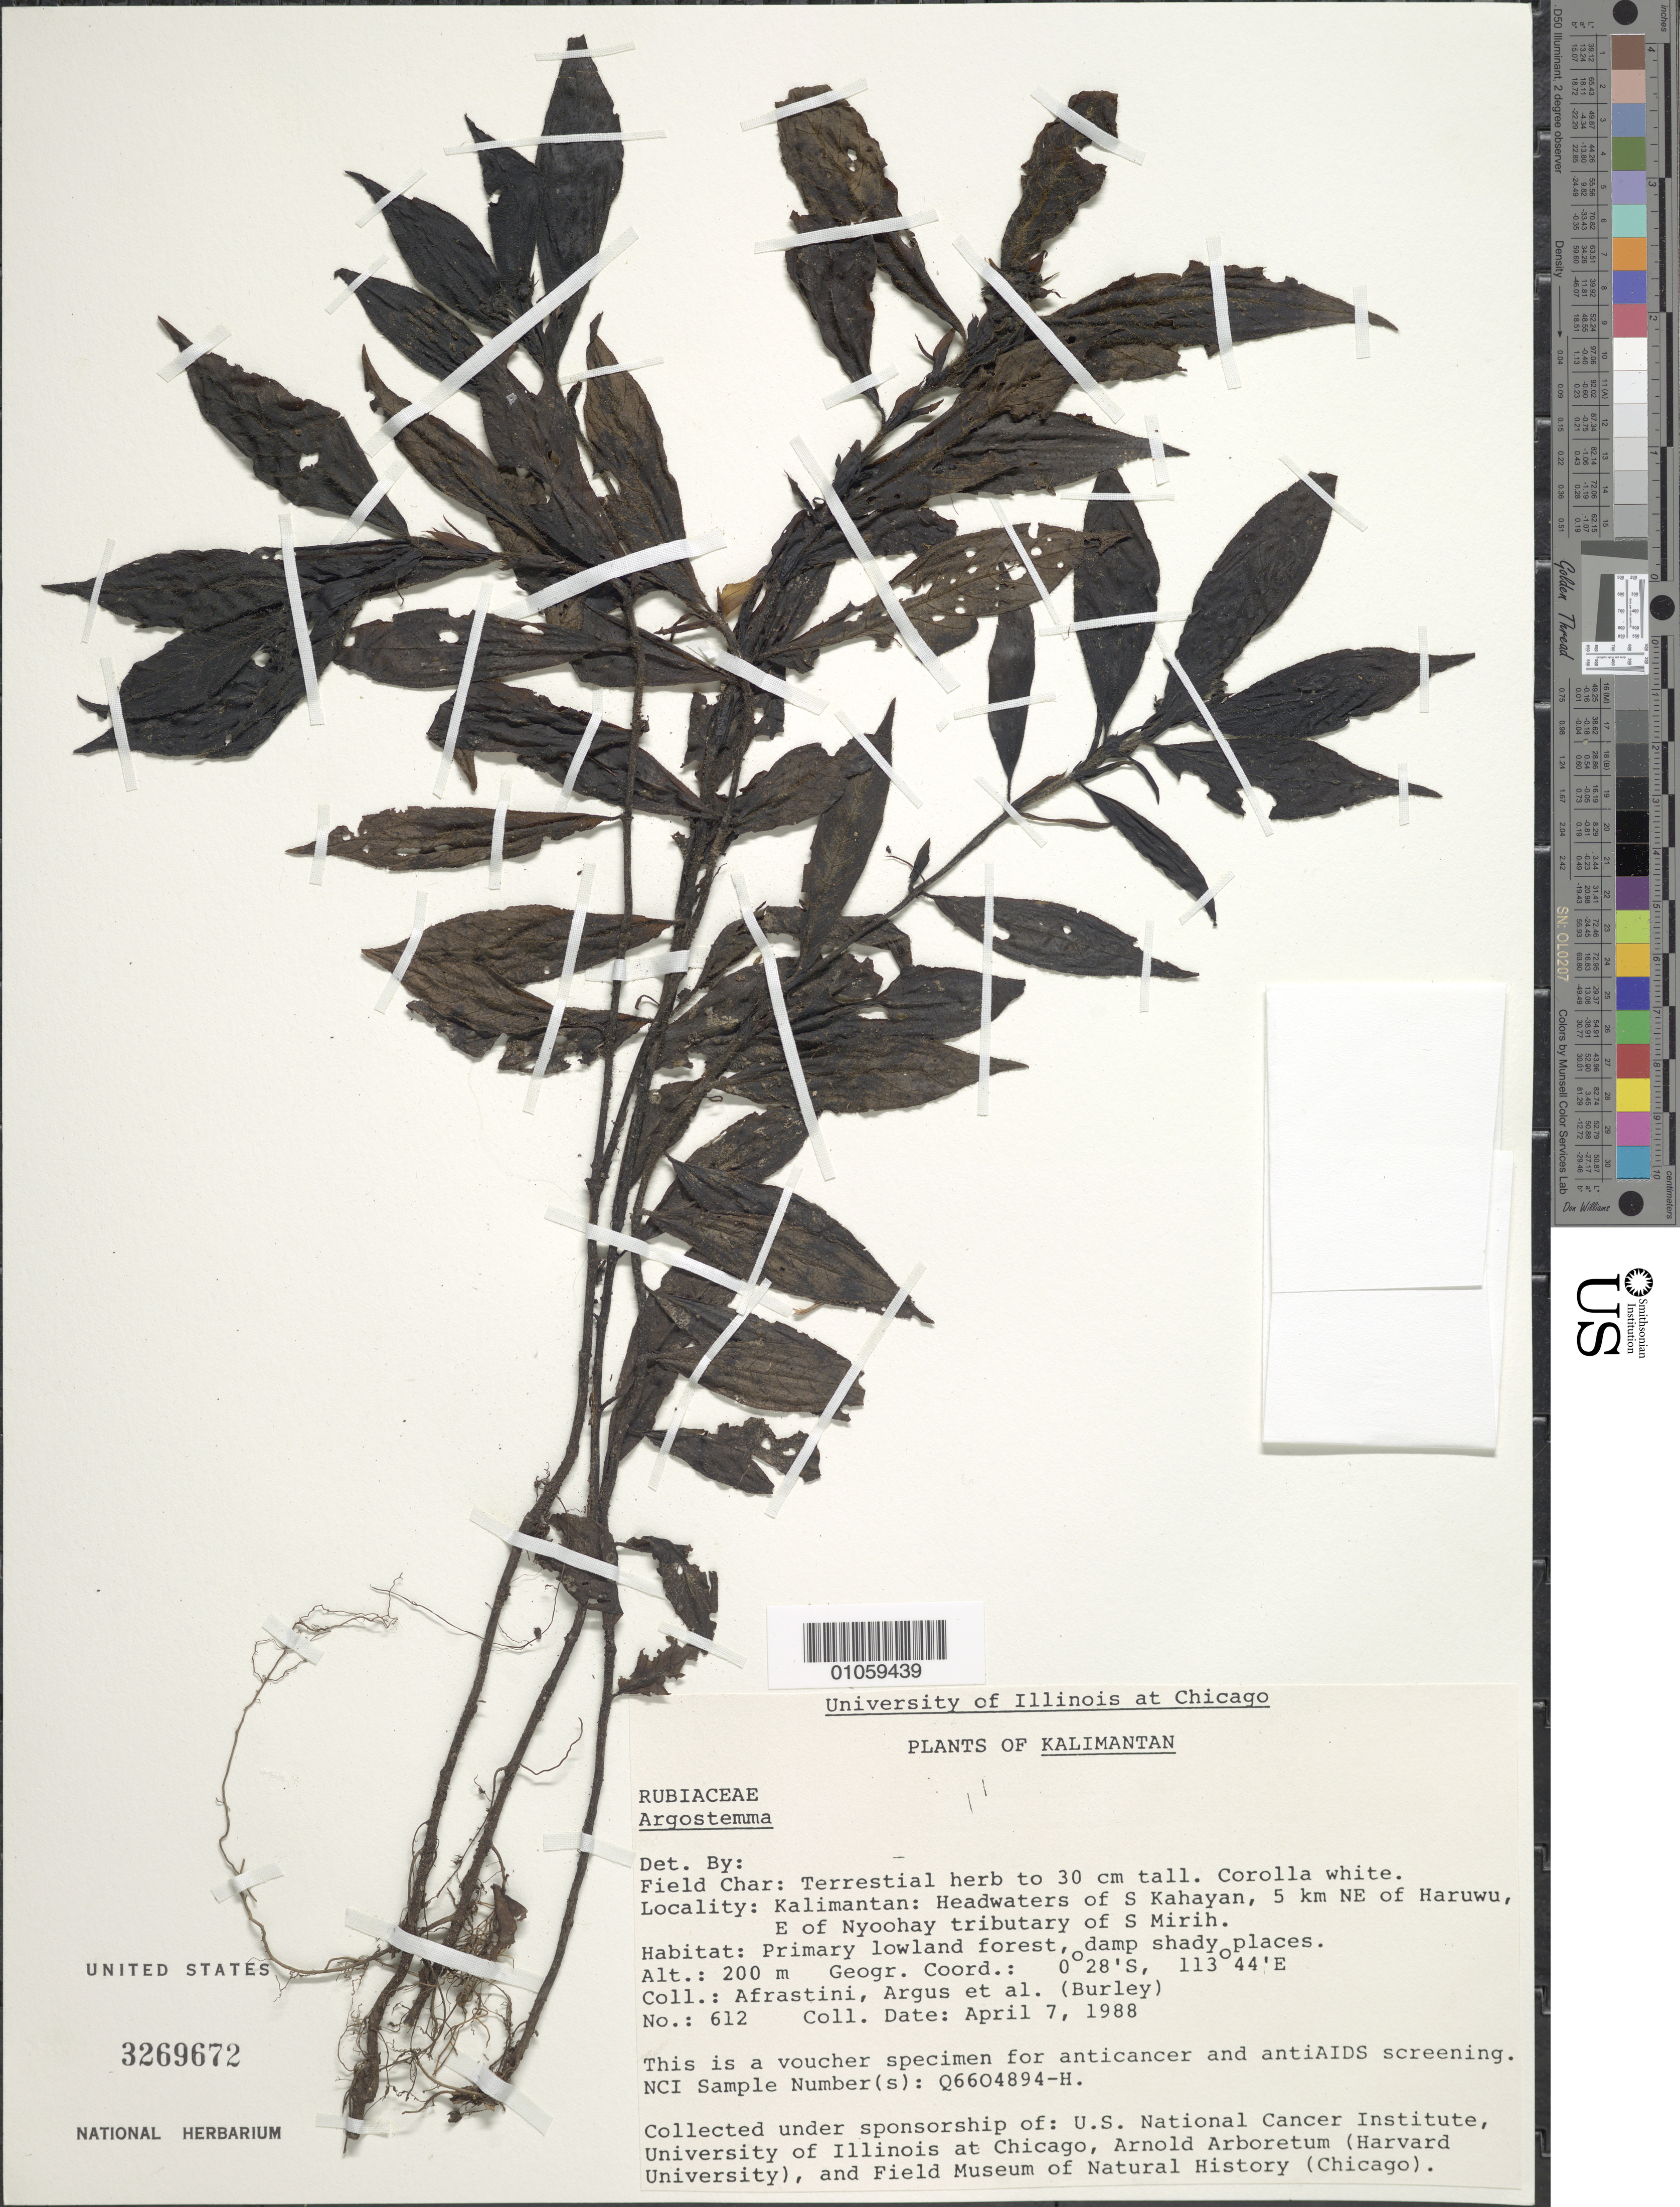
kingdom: Plantae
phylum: Tracheophyta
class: Magnoliopsida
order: Gentianales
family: Rubiaceae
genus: Argostemma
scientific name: Argostemma sp.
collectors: J. S. Burley, Afrastini & G. W. Argus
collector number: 612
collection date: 1988-04-07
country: Indonesia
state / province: Kalimantan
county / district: Kalimantan Tengah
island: Borneo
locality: Kalimantan: Headwaters of S Kahayan, 5km NE of Haruwu, E of Nyoohay tributary of S Mirih.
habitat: Primary lowland forest, dampy shady places.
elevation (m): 200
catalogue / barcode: US 3269672